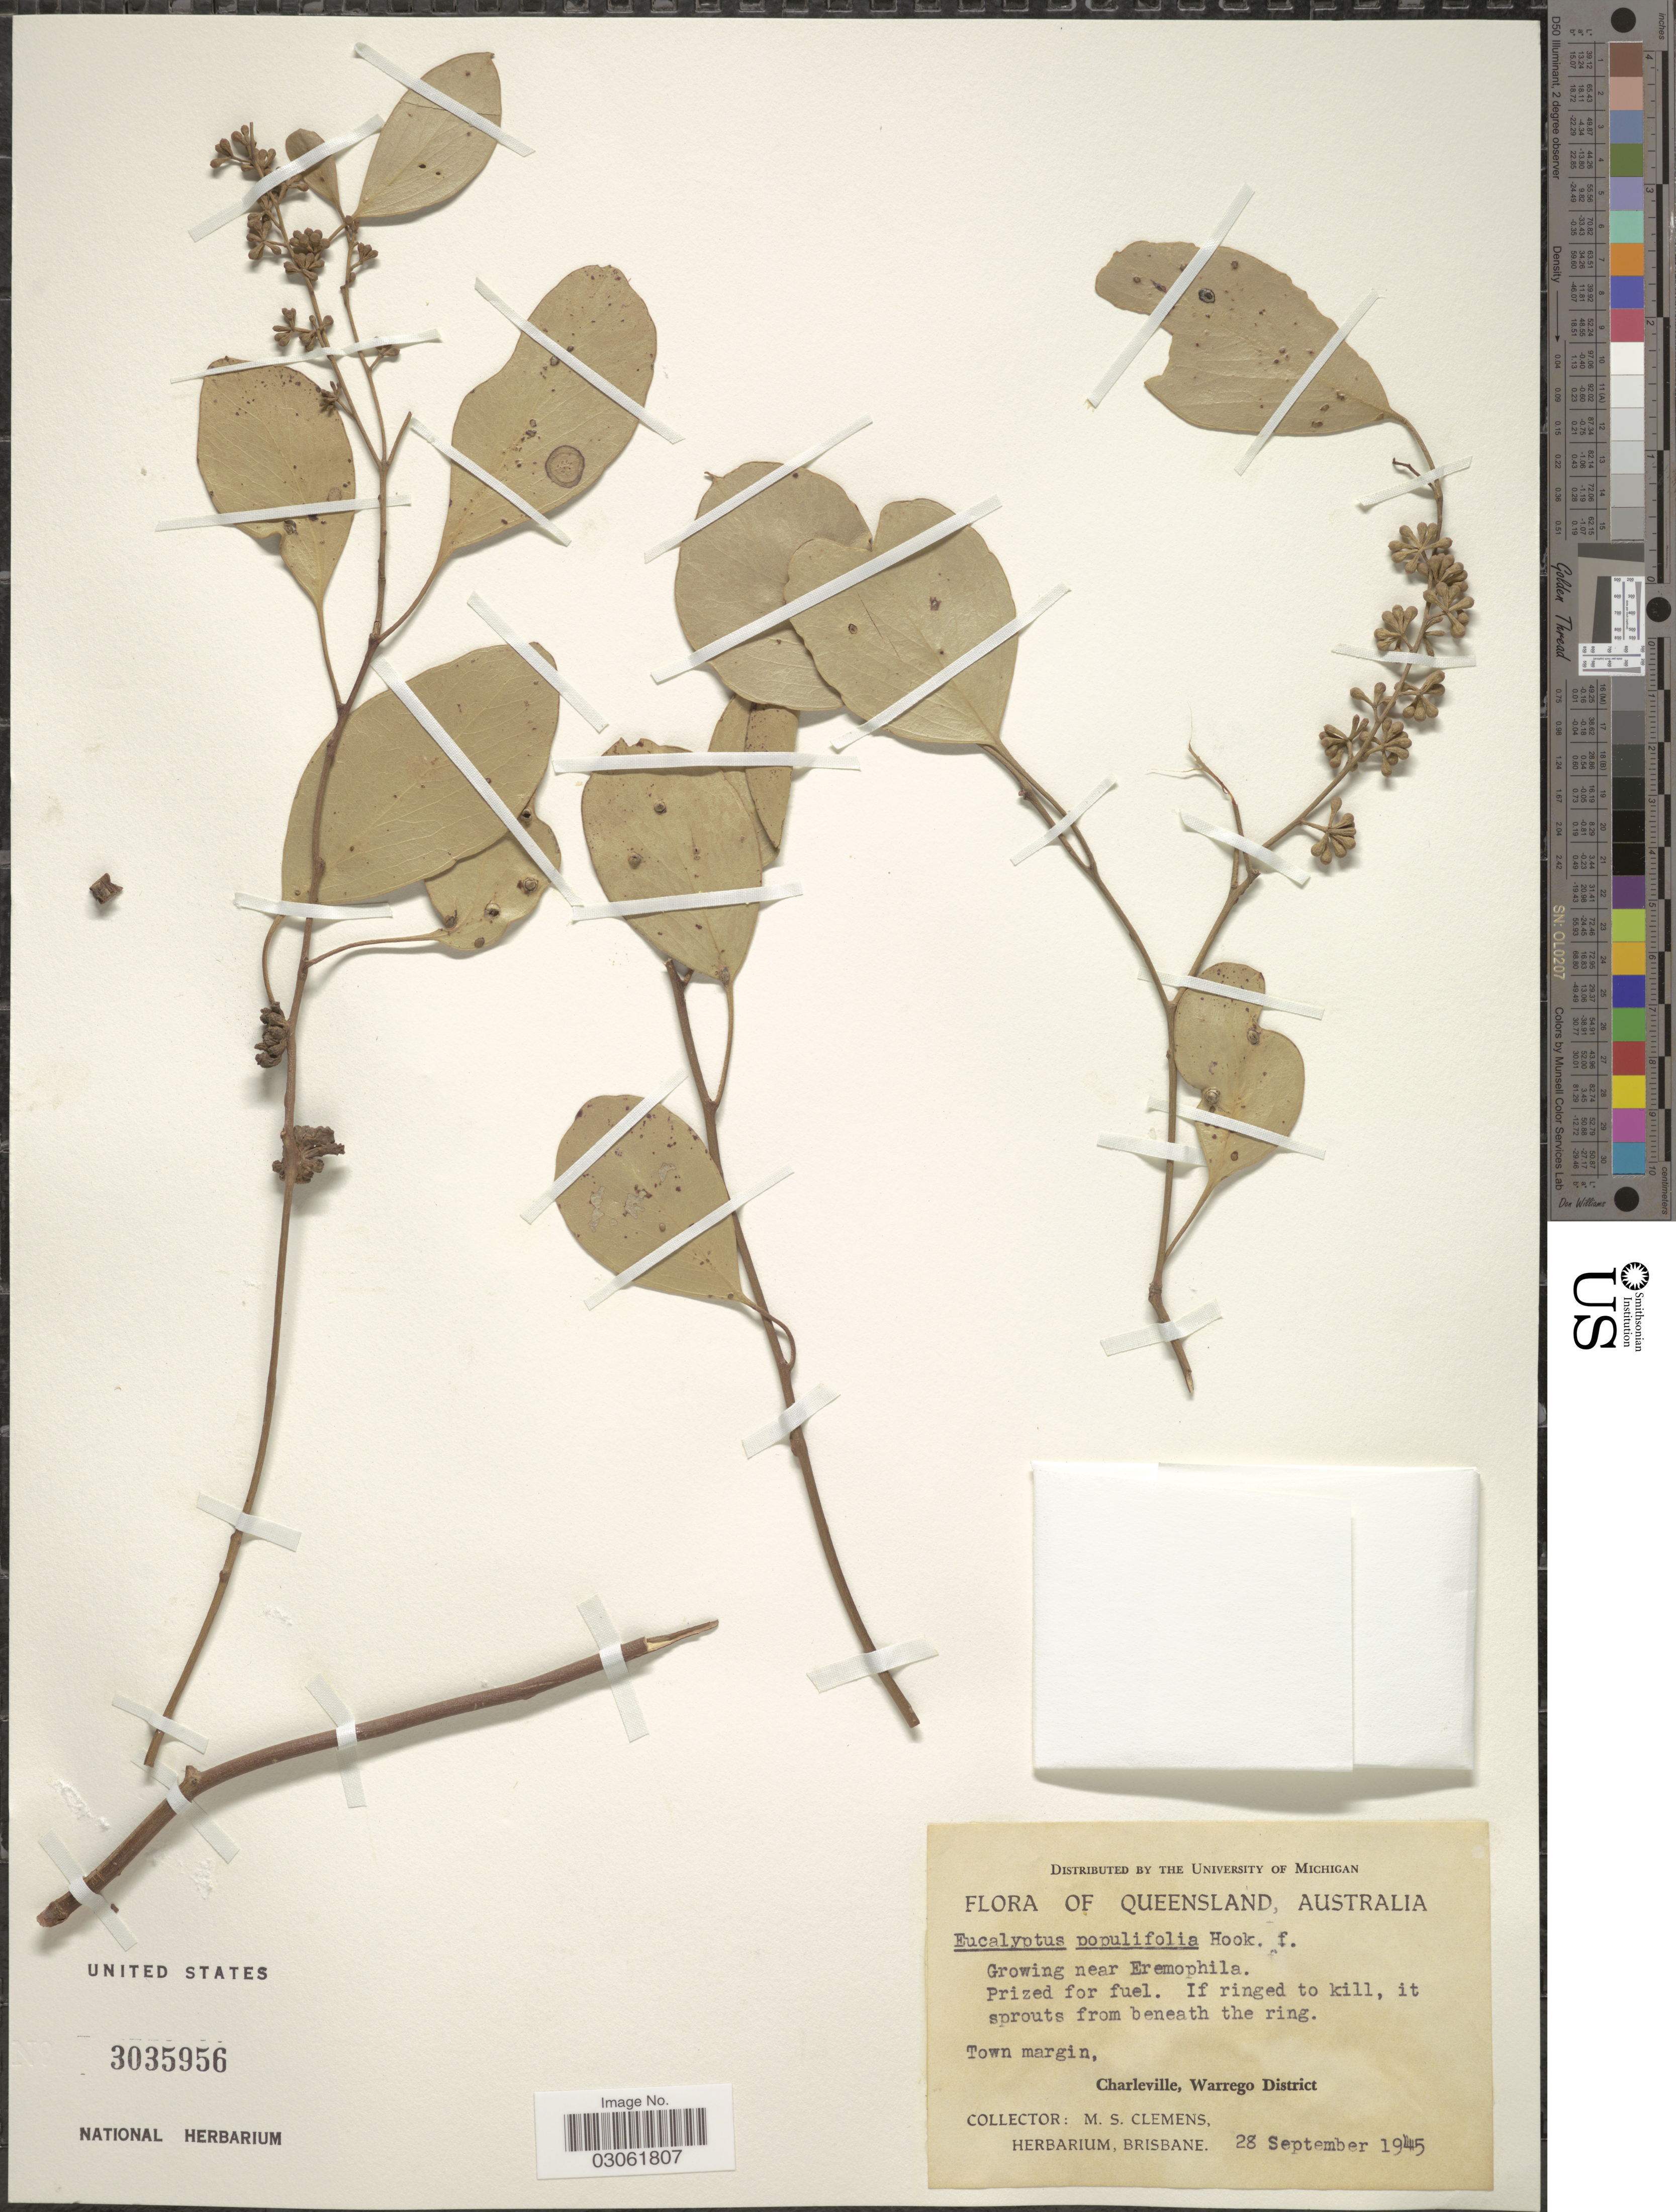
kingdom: Plantae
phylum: Tracheophyta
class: Magnoliopsida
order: Myrtales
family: Myrtaceae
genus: Eucalyptus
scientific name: Eucalyptus populifolia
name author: Desf.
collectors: M. S. Clemens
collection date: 1945-09-28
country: Australia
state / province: Queensland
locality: Town margin, Charleville, Warrego District.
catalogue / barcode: US 3035956